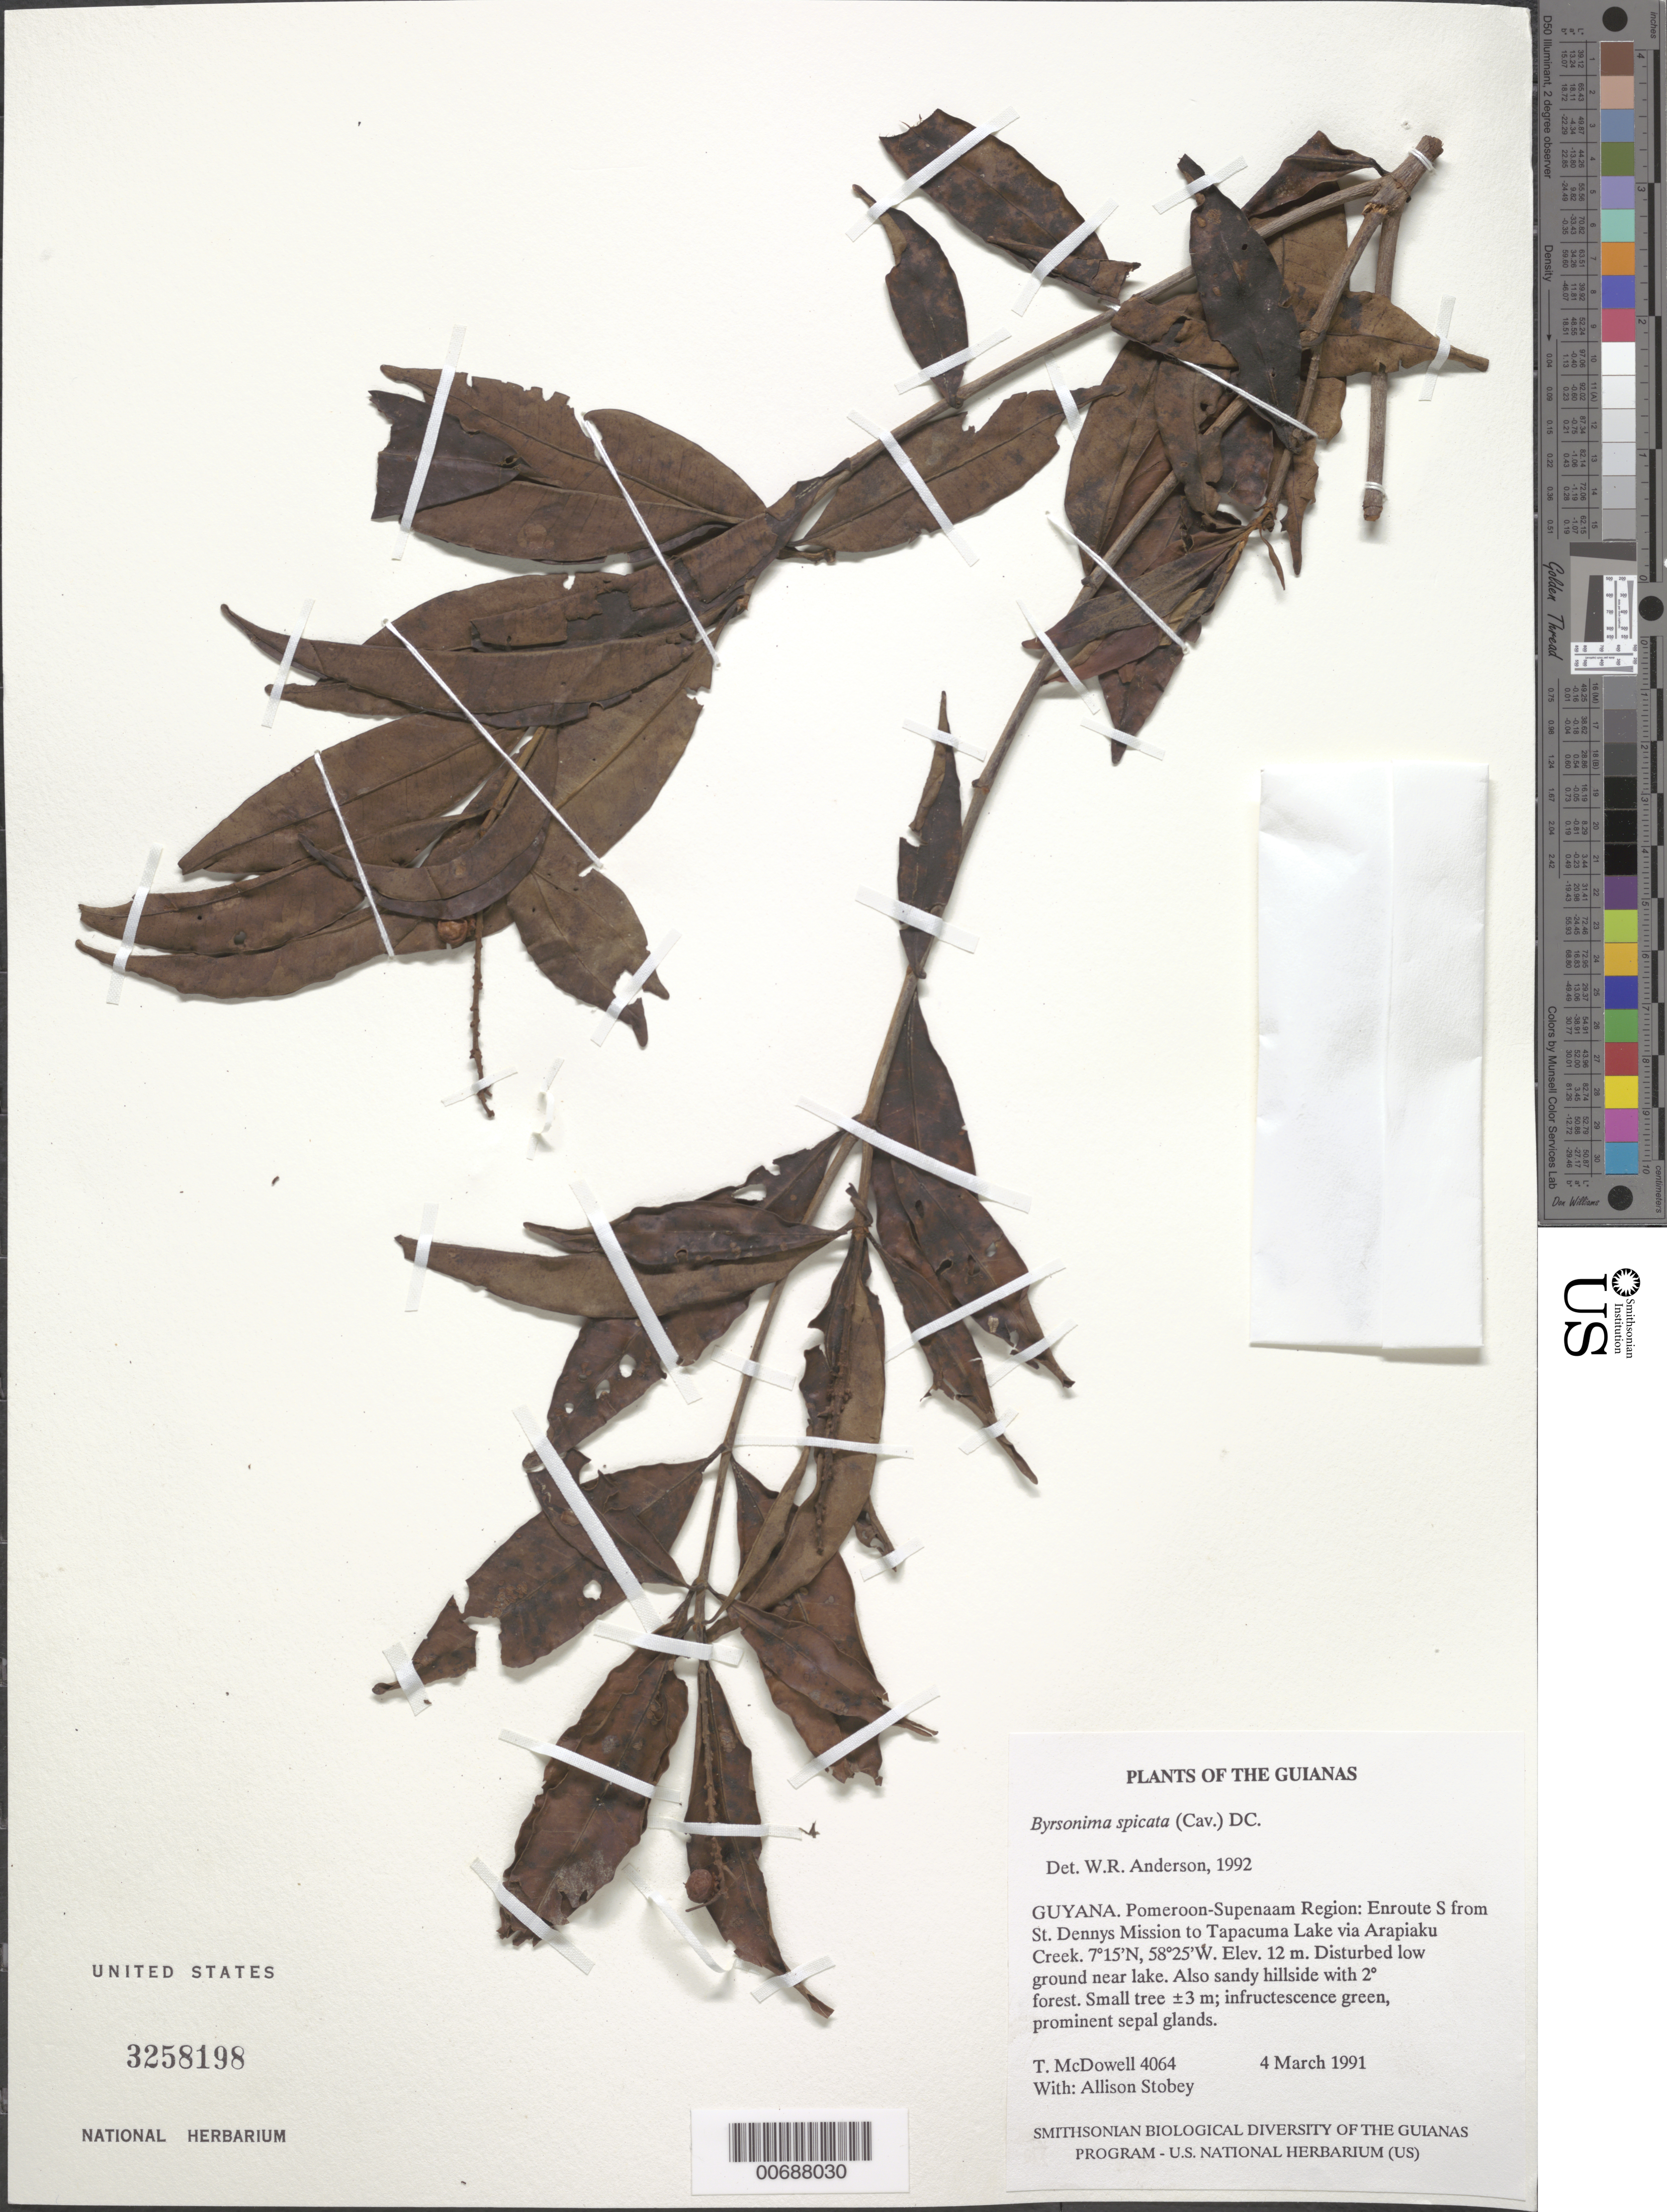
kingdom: Plantae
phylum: Tracheophyta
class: Magnoliopsida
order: Malpighiales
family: Malpighiaceae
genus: Byrsonima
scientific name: Byrsonima spicata (Cav.) DC.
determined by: Anderson, W. R., (MICH), University of Michigan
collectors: T. McDowell, D. Gopaul, C. N. Horn & J. H. Wiersema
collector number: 4064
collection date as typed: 4 March 1991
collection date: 1991-03-04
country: Guyana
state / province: Pomeroon-Supenaam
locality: Enroute S from St. Dennys Mission to Tapacuma Lake via Arapiaku Creek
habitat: Disturbed low ground near lake. Also sandy hillside with secondary forest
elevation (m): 12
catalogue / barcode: US 3258198